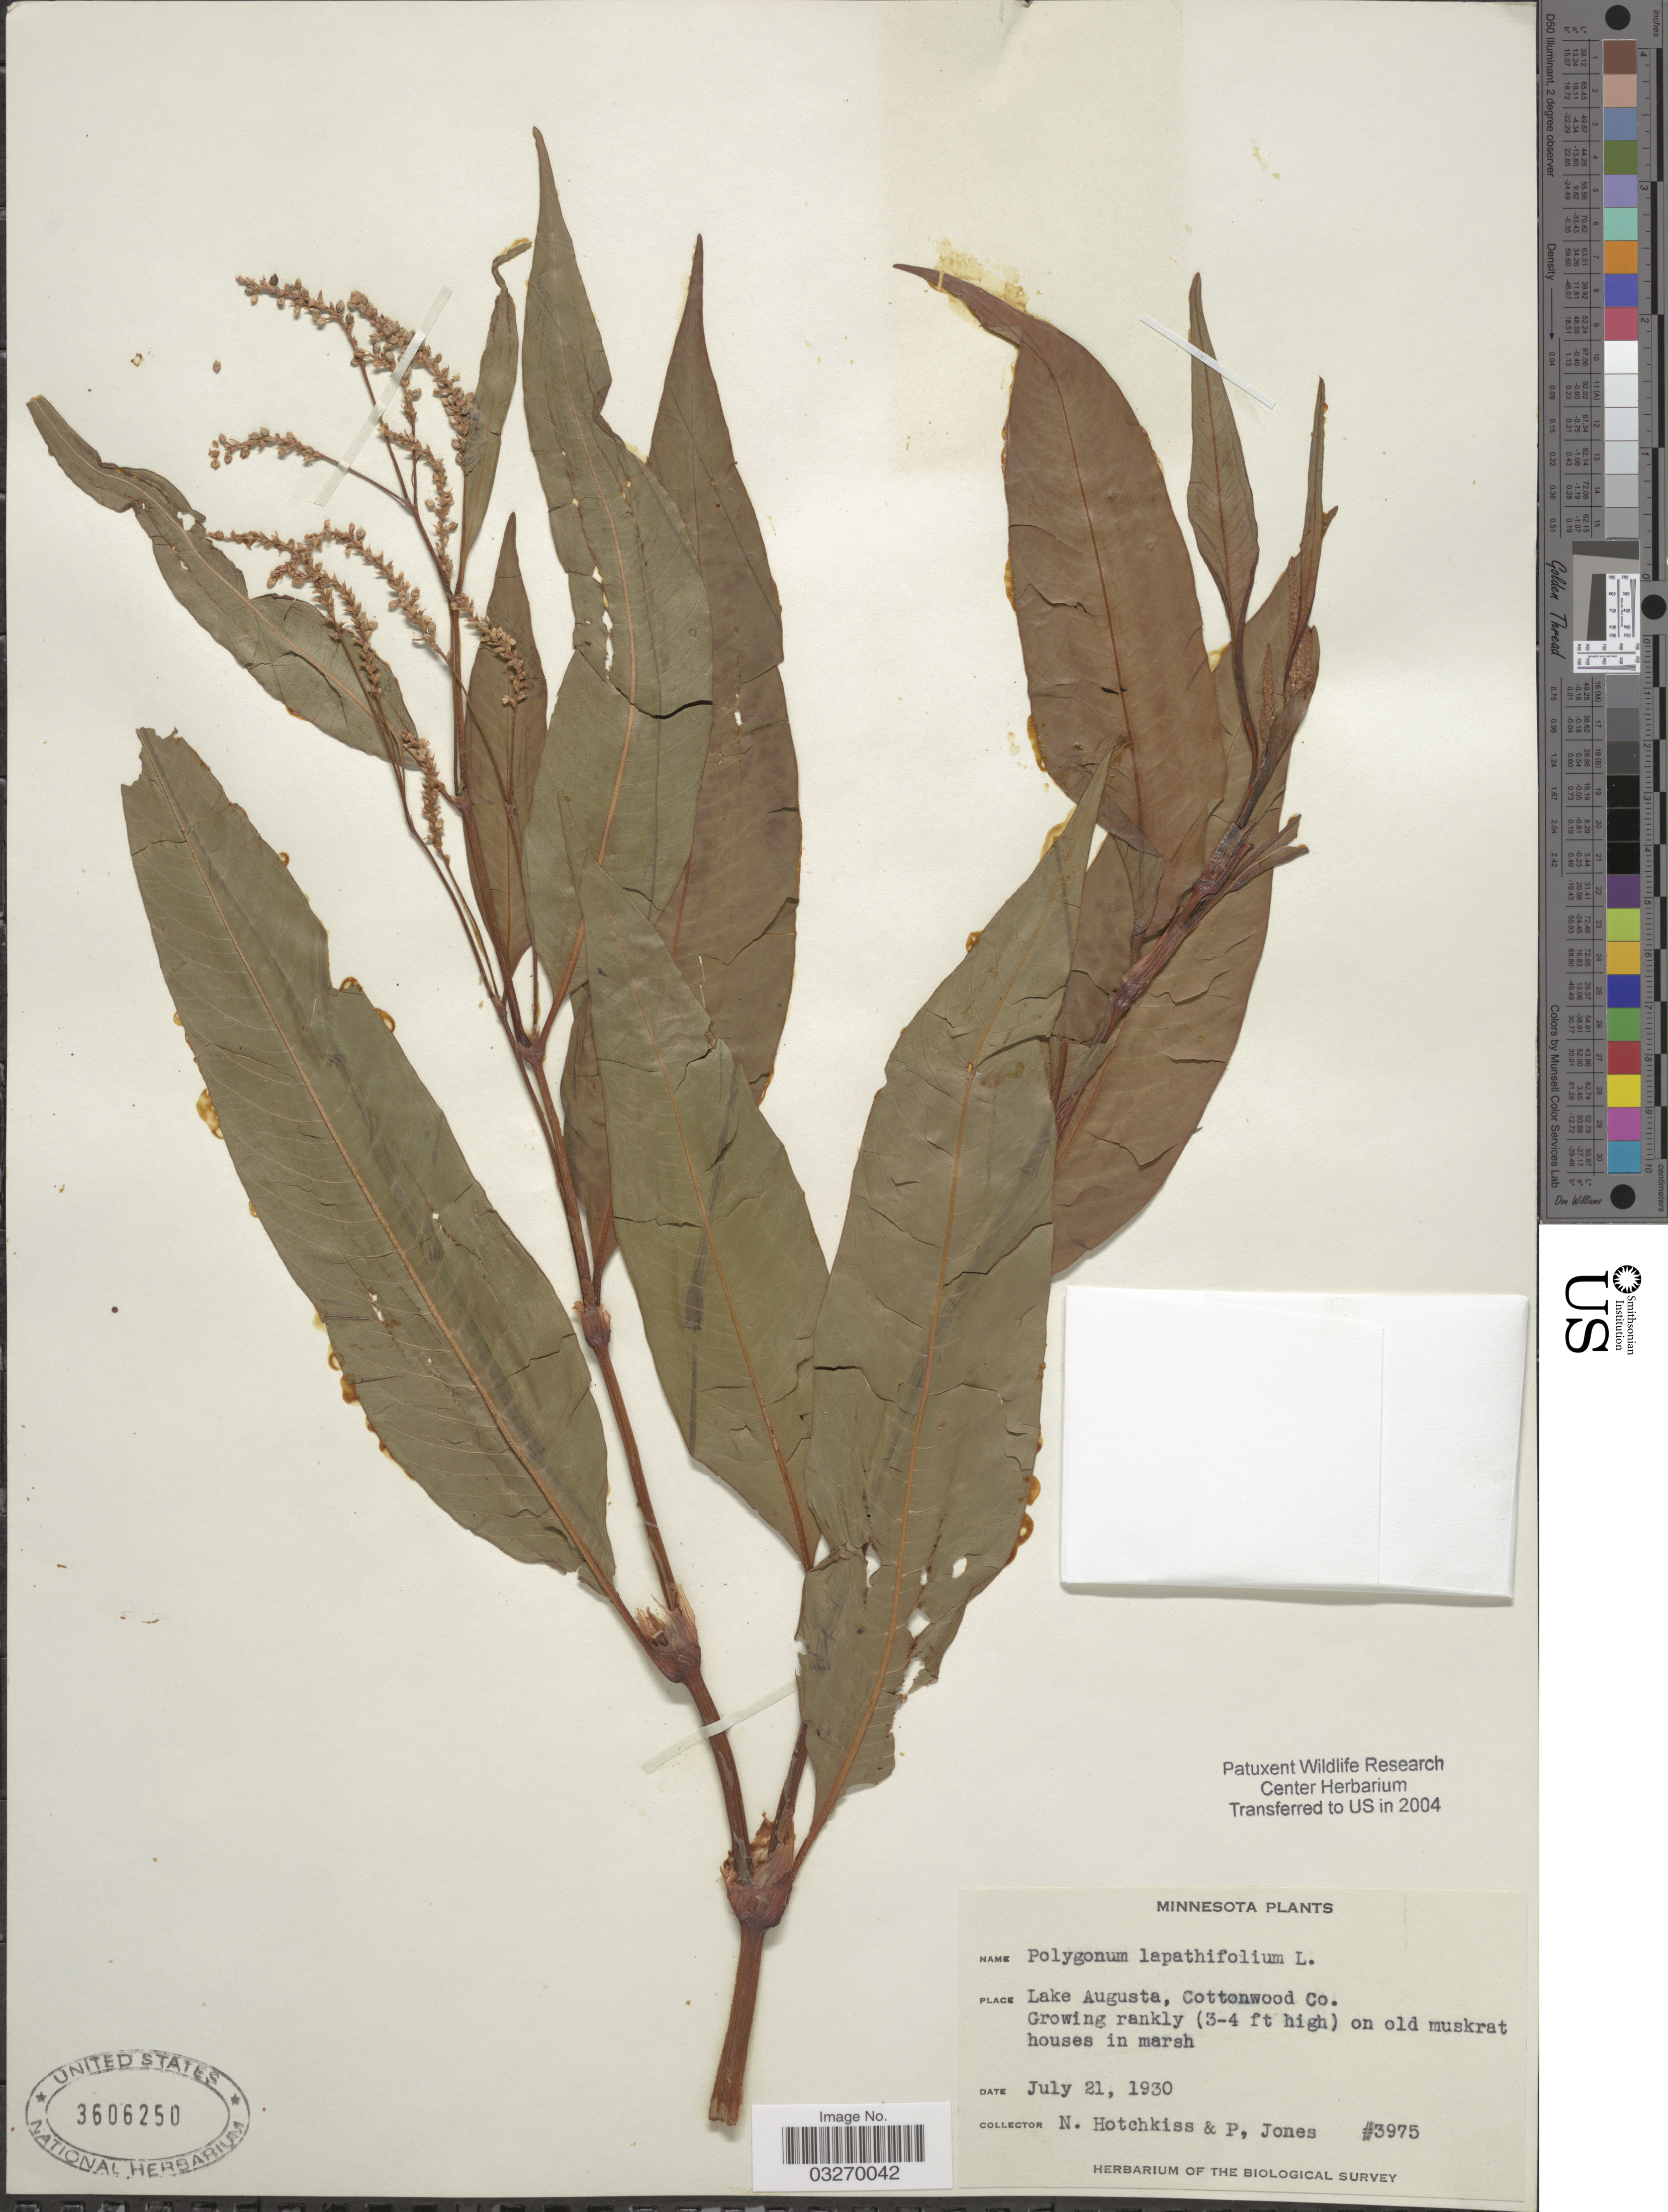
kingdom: Plantae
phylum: Tracheophyta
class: Magnoliopsida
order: Caryophyllales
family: Polygonaceae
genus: Persicaria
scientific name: Persicaria lapathifolia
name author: (L.) Delarbre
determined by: Atha, D. E.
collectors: N. Hotchkiss & P. Jones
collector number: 3975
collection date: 1930-07-21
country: United States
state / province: Minnesota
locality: Lake Augusta, Cottonwood Co.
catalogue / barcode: US 3606250